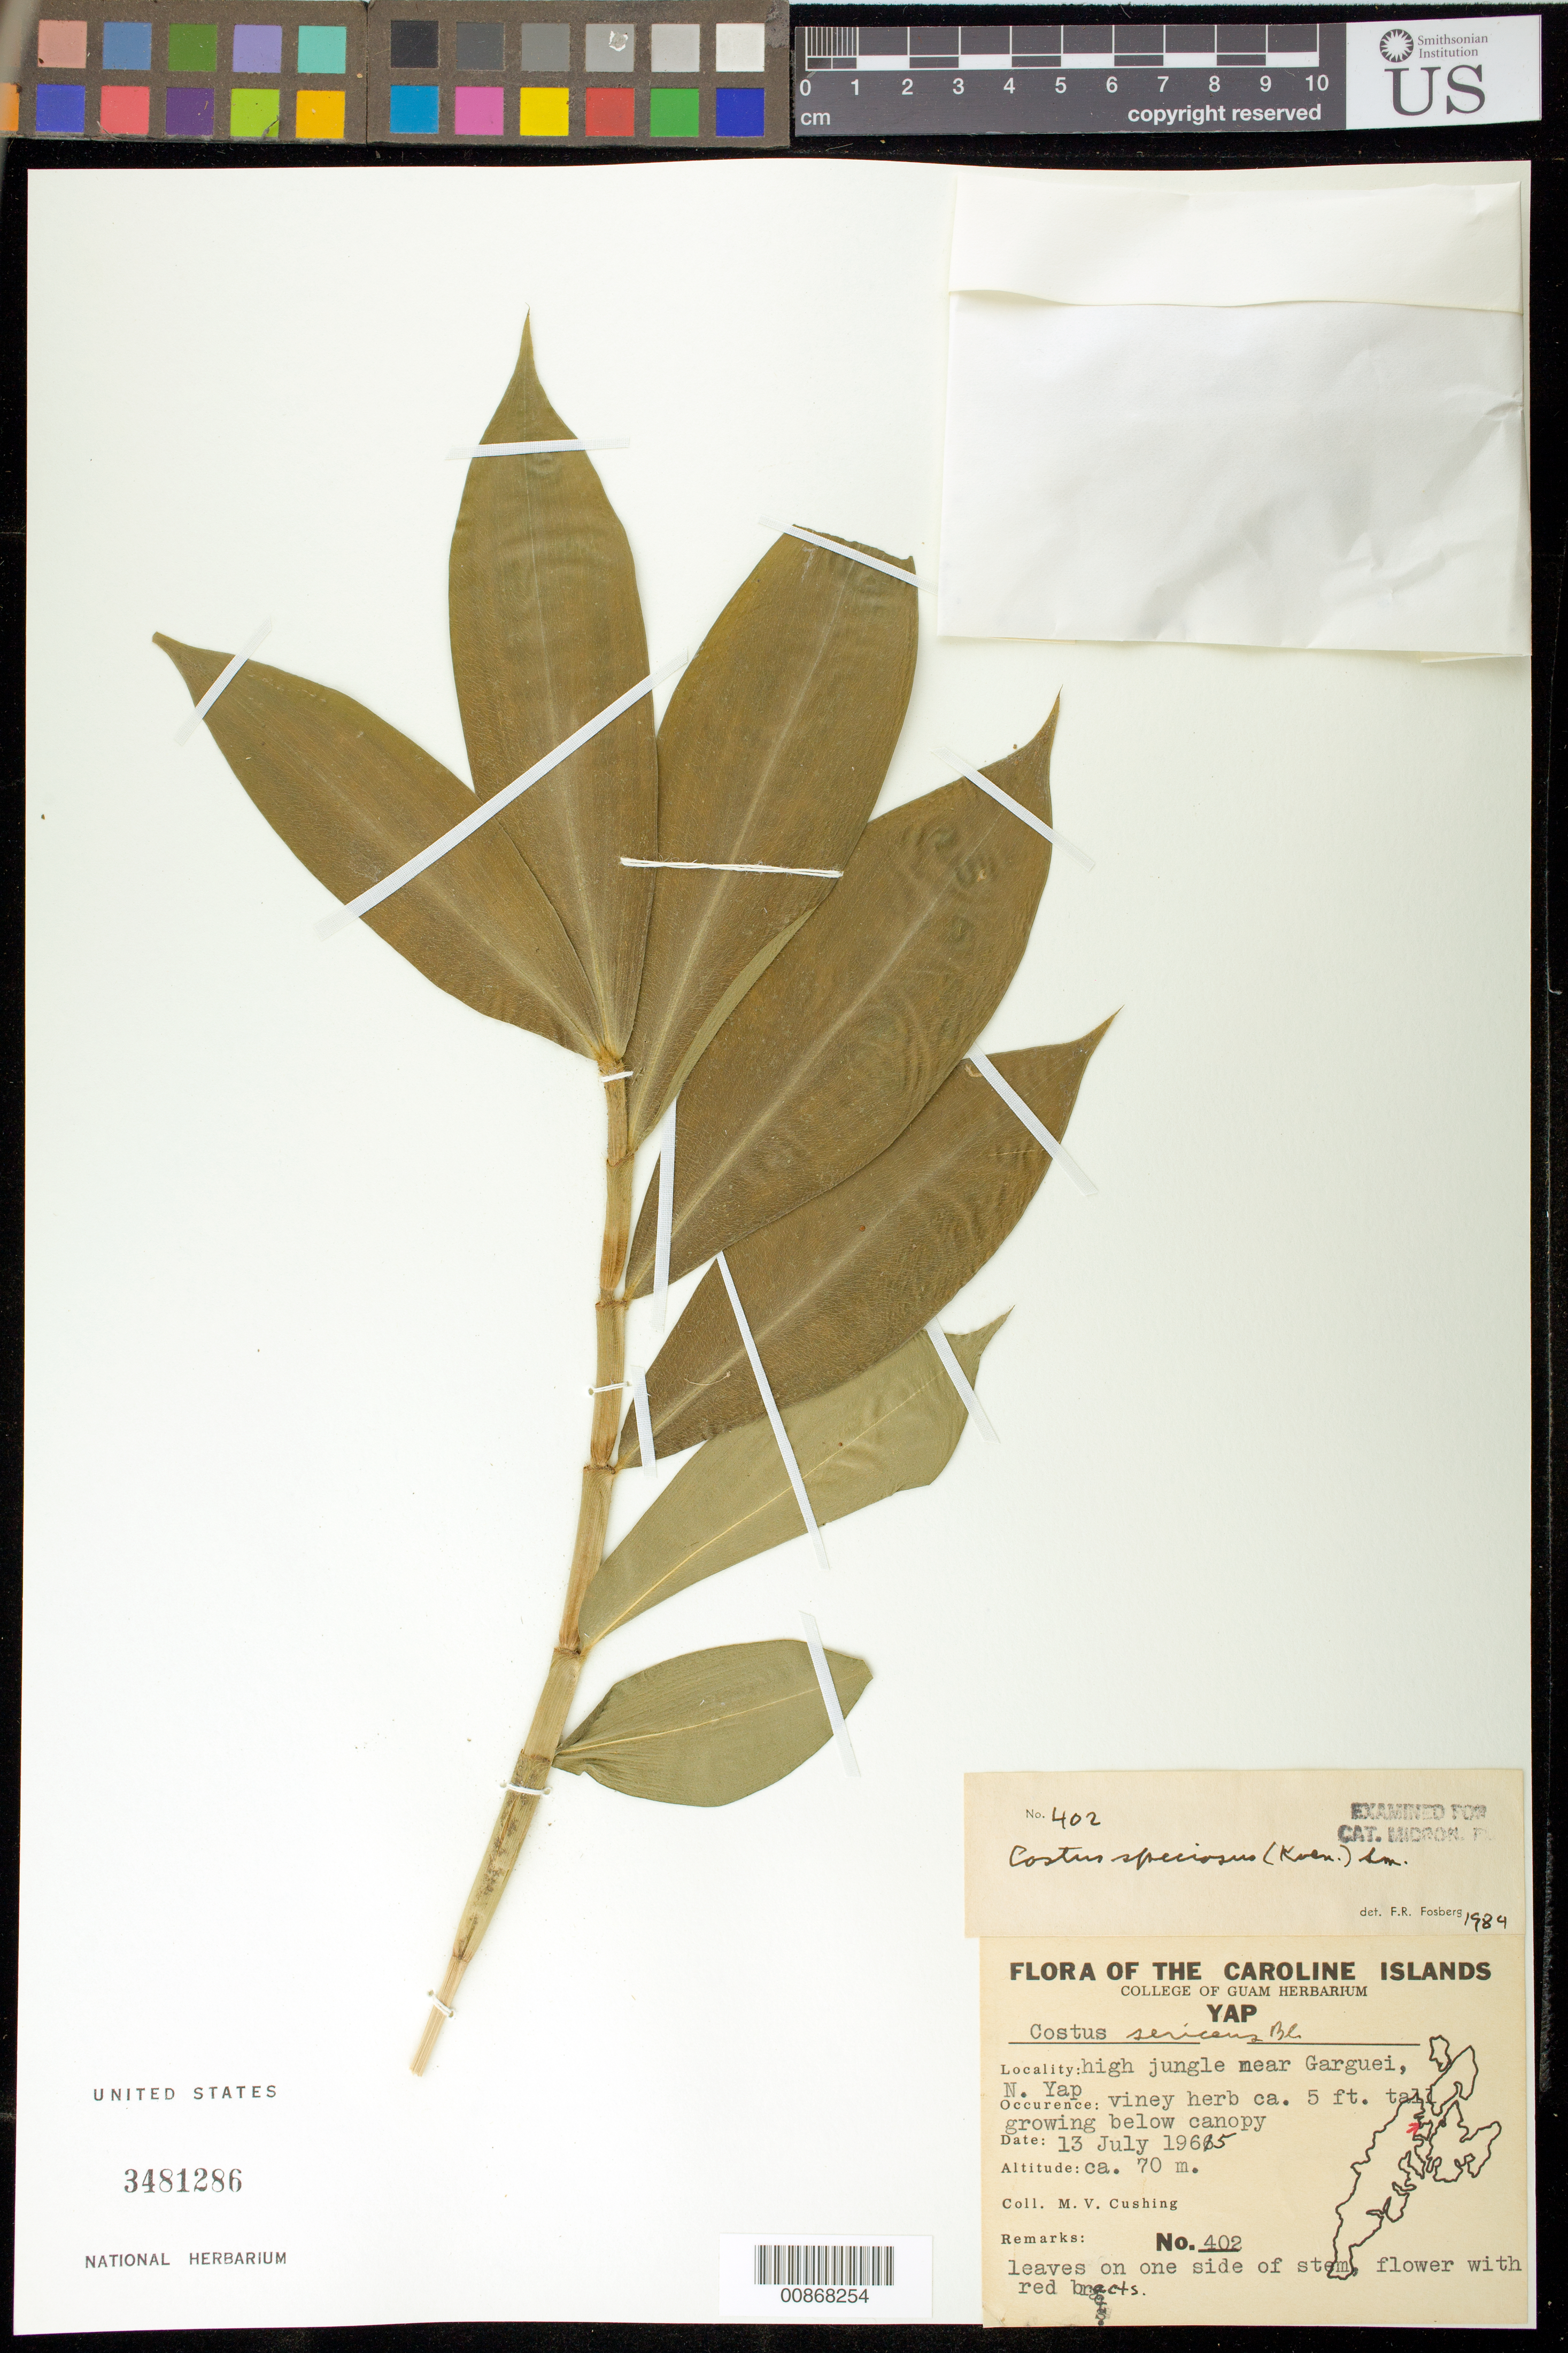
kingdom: Plantae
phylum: Tracheophyta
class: Liliopsida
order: Zingiberales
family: Costaceae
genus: Hellenia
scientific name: Hellenia speciosa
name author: (J. Koenig) S.R. Dutta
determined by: Wagner, W. L., (BOT), Smithsonian Institution - National Museum of Natural History (UNITED STATES)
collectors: M. V. Cushing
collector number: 402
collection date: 1965-07-13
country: Micronesia, Federated States of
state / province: Yap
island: Yap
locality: High jungle near Garguei, N. Yap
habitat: growing below canopy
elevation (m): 70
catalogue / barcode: US 3481286